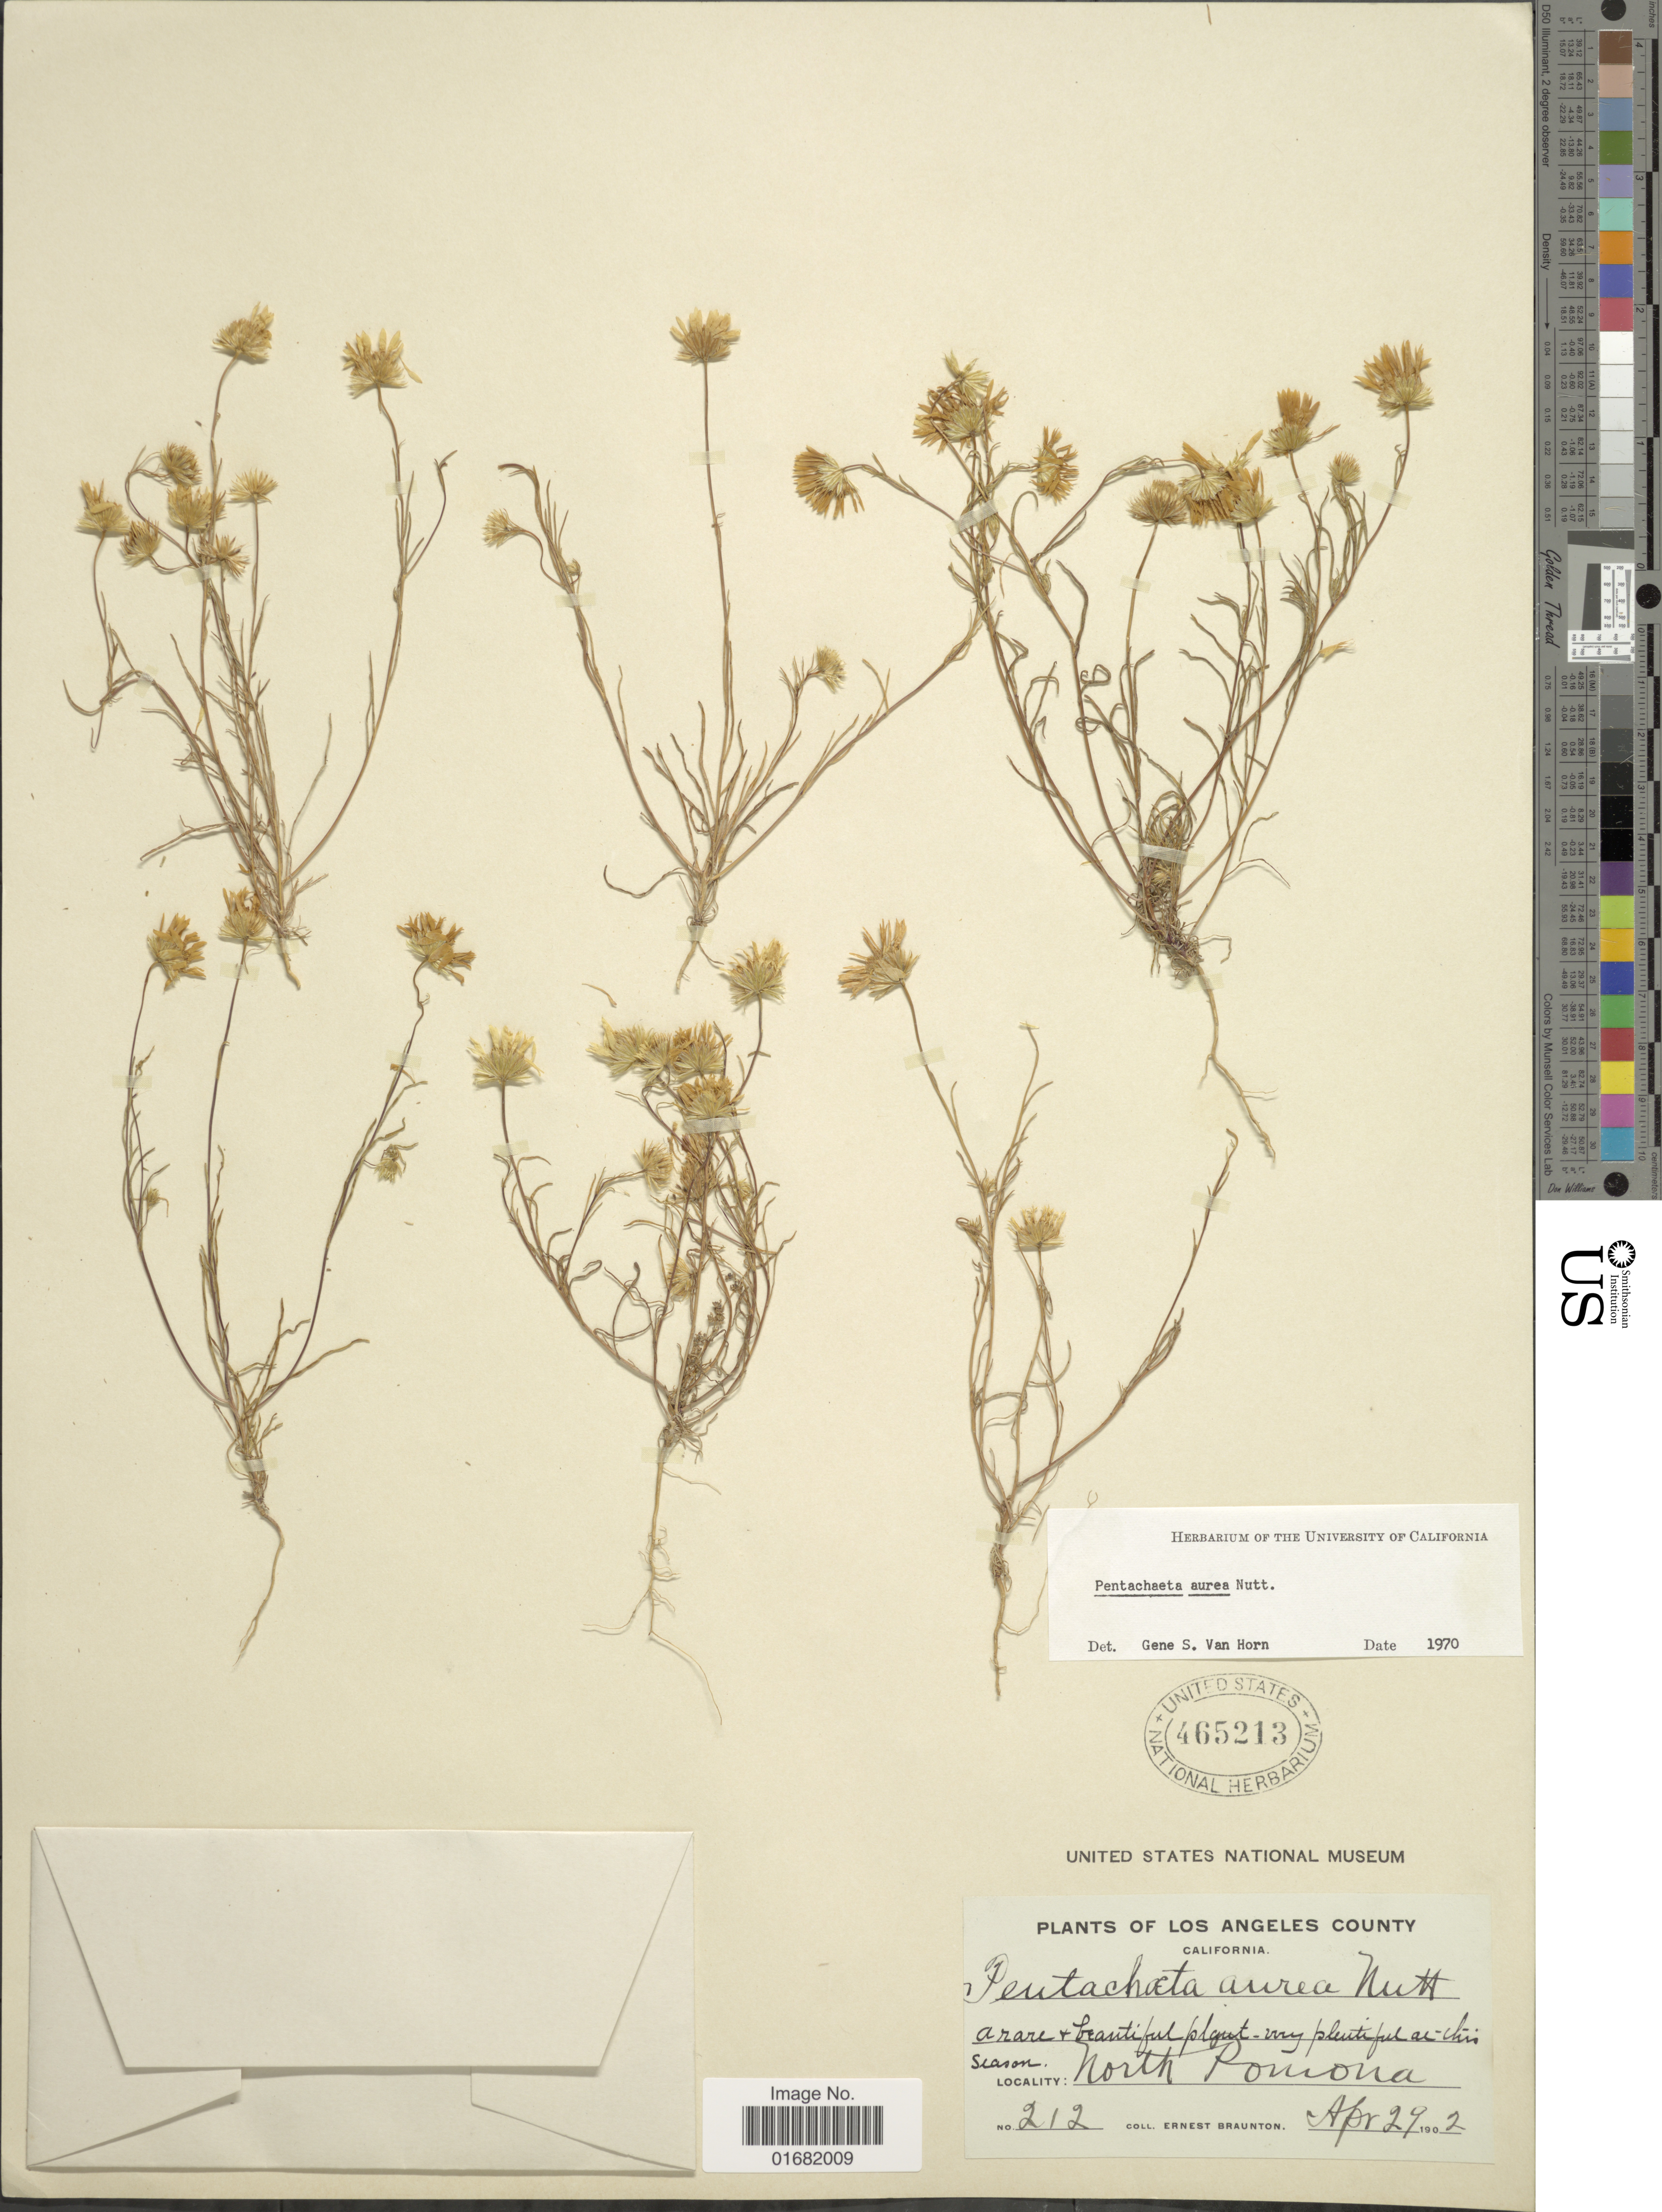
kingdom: Plantae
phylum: Tracheophyta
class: Magnoliopsida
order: Asterales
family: Asteraceae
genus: Pentachaeta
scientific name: Pentachaeta aurea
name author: Nutt.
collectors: E. Braunton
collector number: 212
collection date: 1902-04-29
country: United States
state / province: California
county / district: Los Angeles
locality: Los Angeles County. North Pomona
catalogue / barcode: US 465213